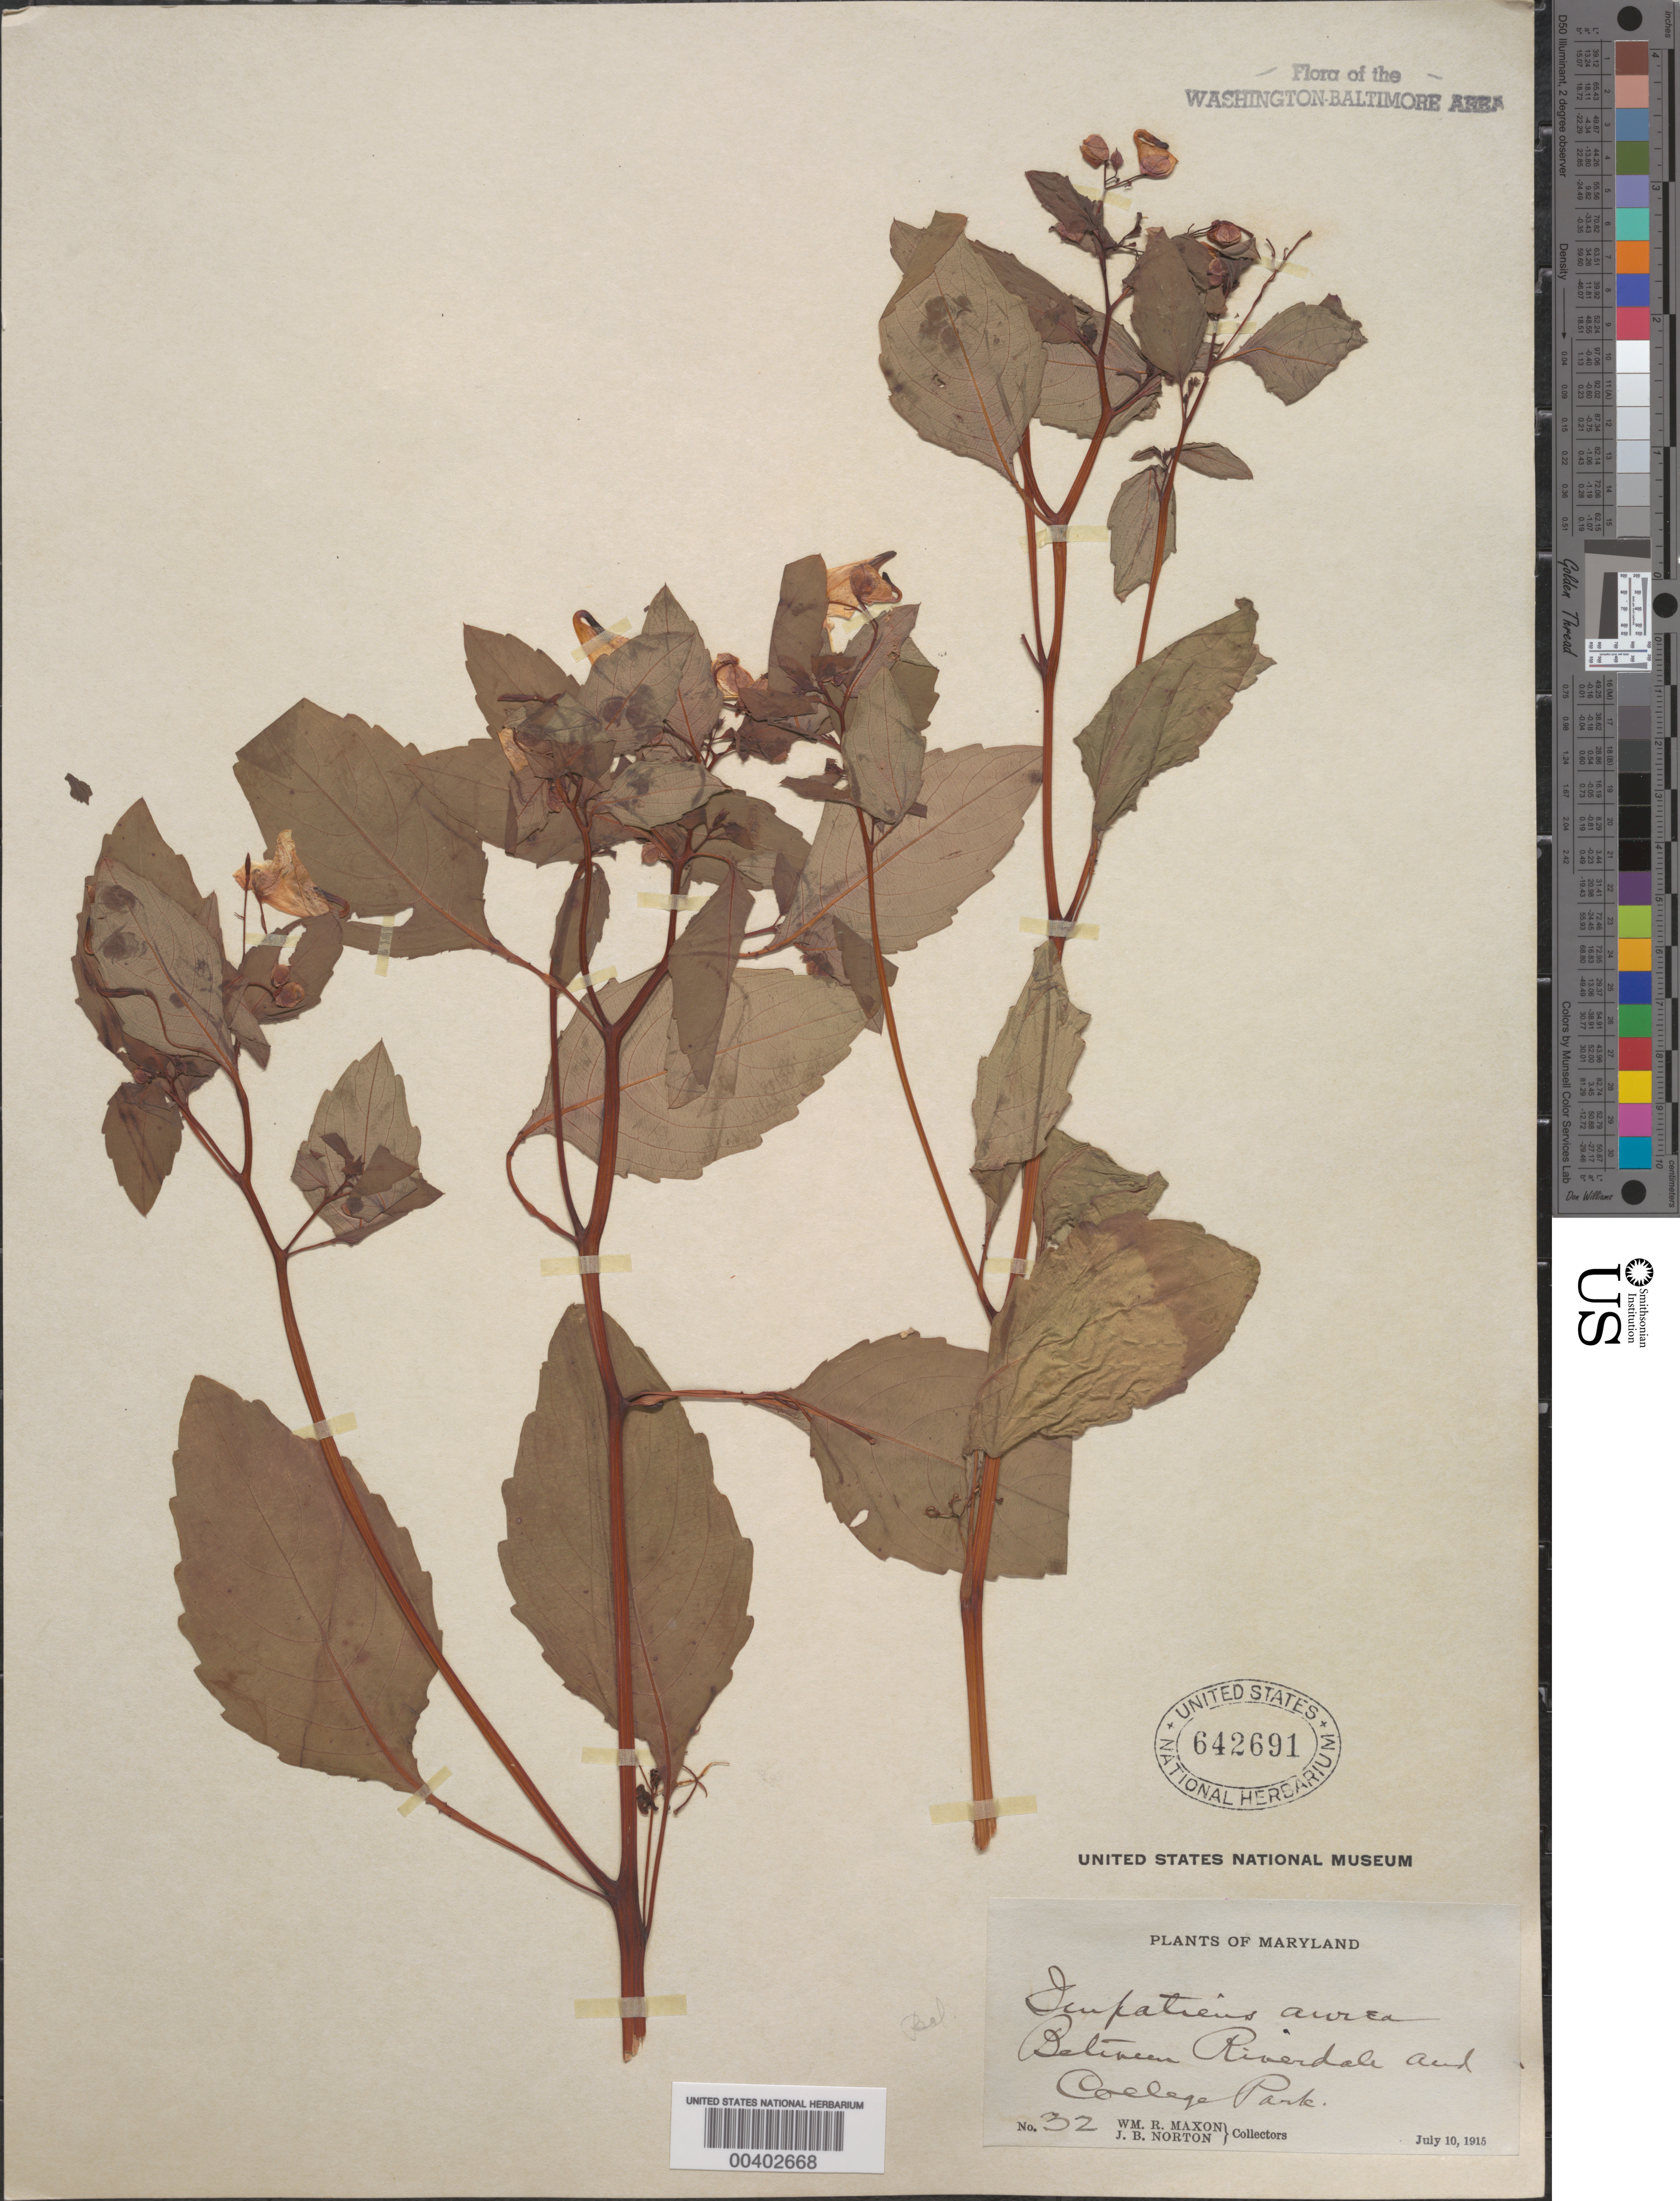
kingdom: Plantae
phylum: Tracheophyta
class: Magnoliopsida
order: Ericales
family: Balsaminaceae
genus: Impatiens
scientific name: Impatiens capensis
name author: Meerb.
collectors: W. R. Maxon & J. Norton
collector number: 32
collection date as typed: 10 Jul 1915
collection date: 1915-07-10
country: United States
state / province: Maryland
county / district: Prince George's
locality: between Riverdale and College Park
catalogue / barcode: US 642691